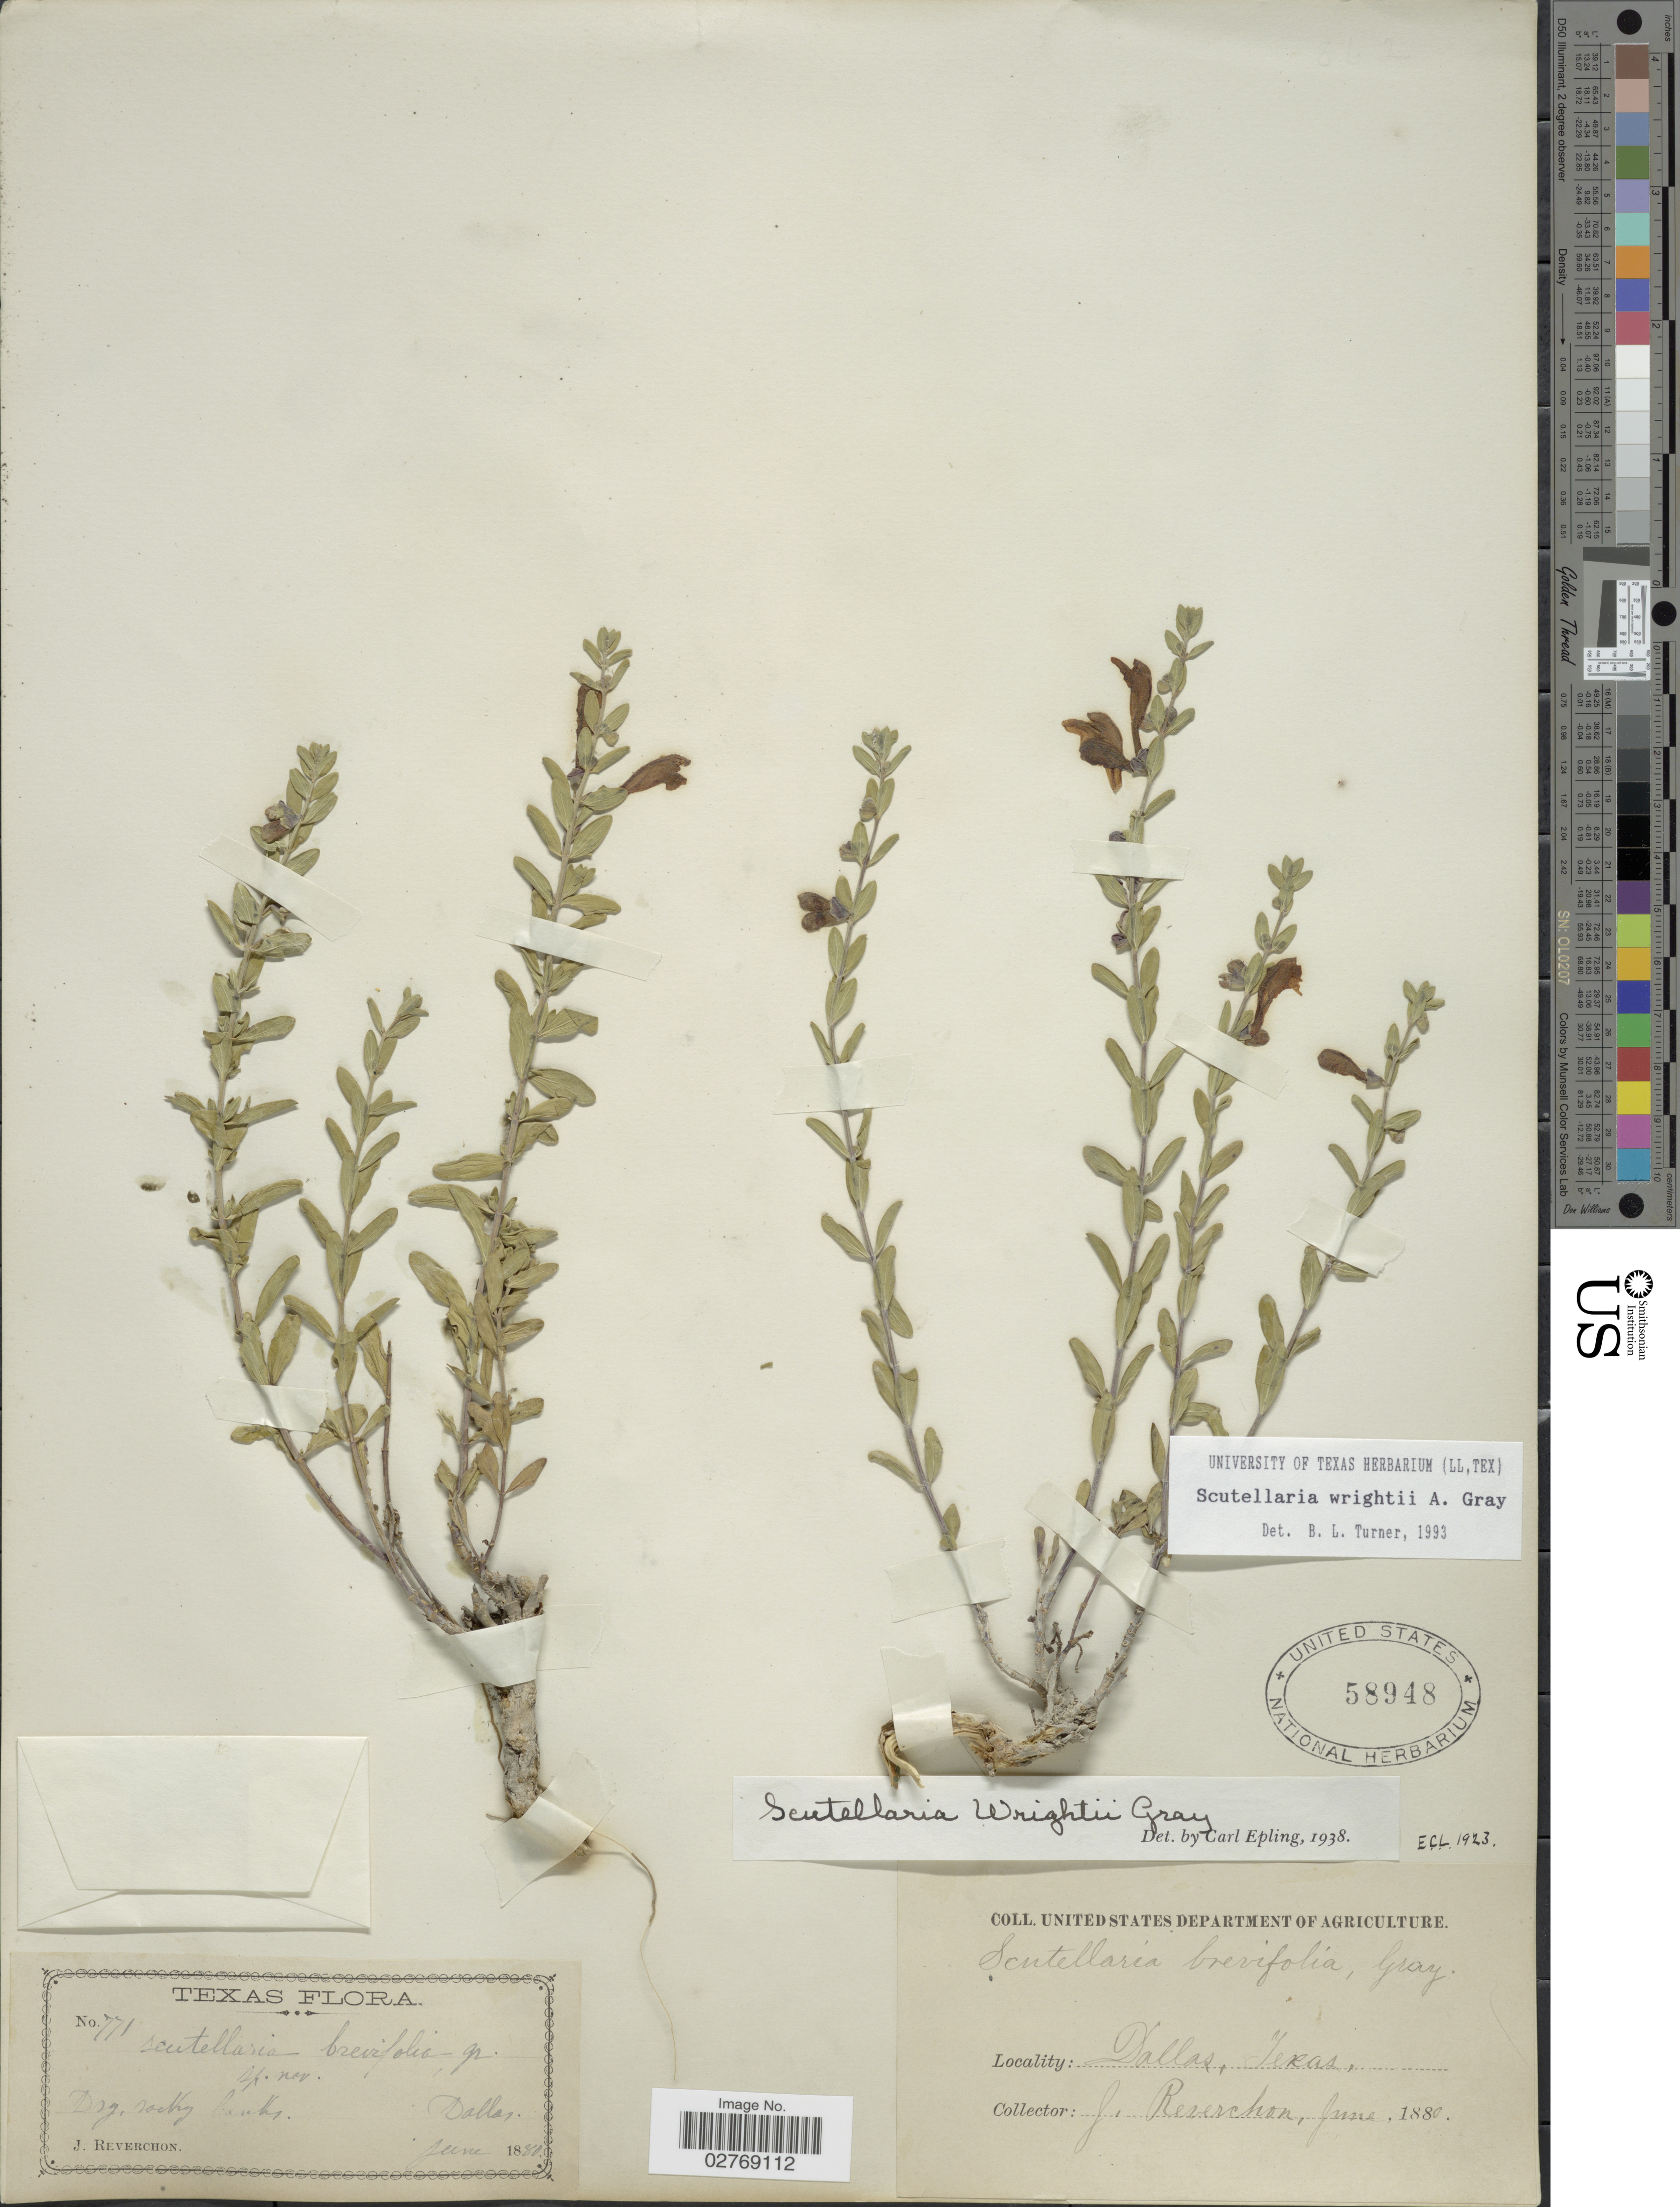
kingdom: Plantae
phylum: Tracheophyta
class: Magnoliopsida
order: Lamiales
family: Lamiaceae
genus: Scutellaria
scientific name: Scutellaria wrightii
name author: A. Gray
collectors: J. Reverchon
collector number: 771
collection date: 1880-06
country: United States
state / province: Texas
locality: Dallas.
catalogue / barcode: US 58948